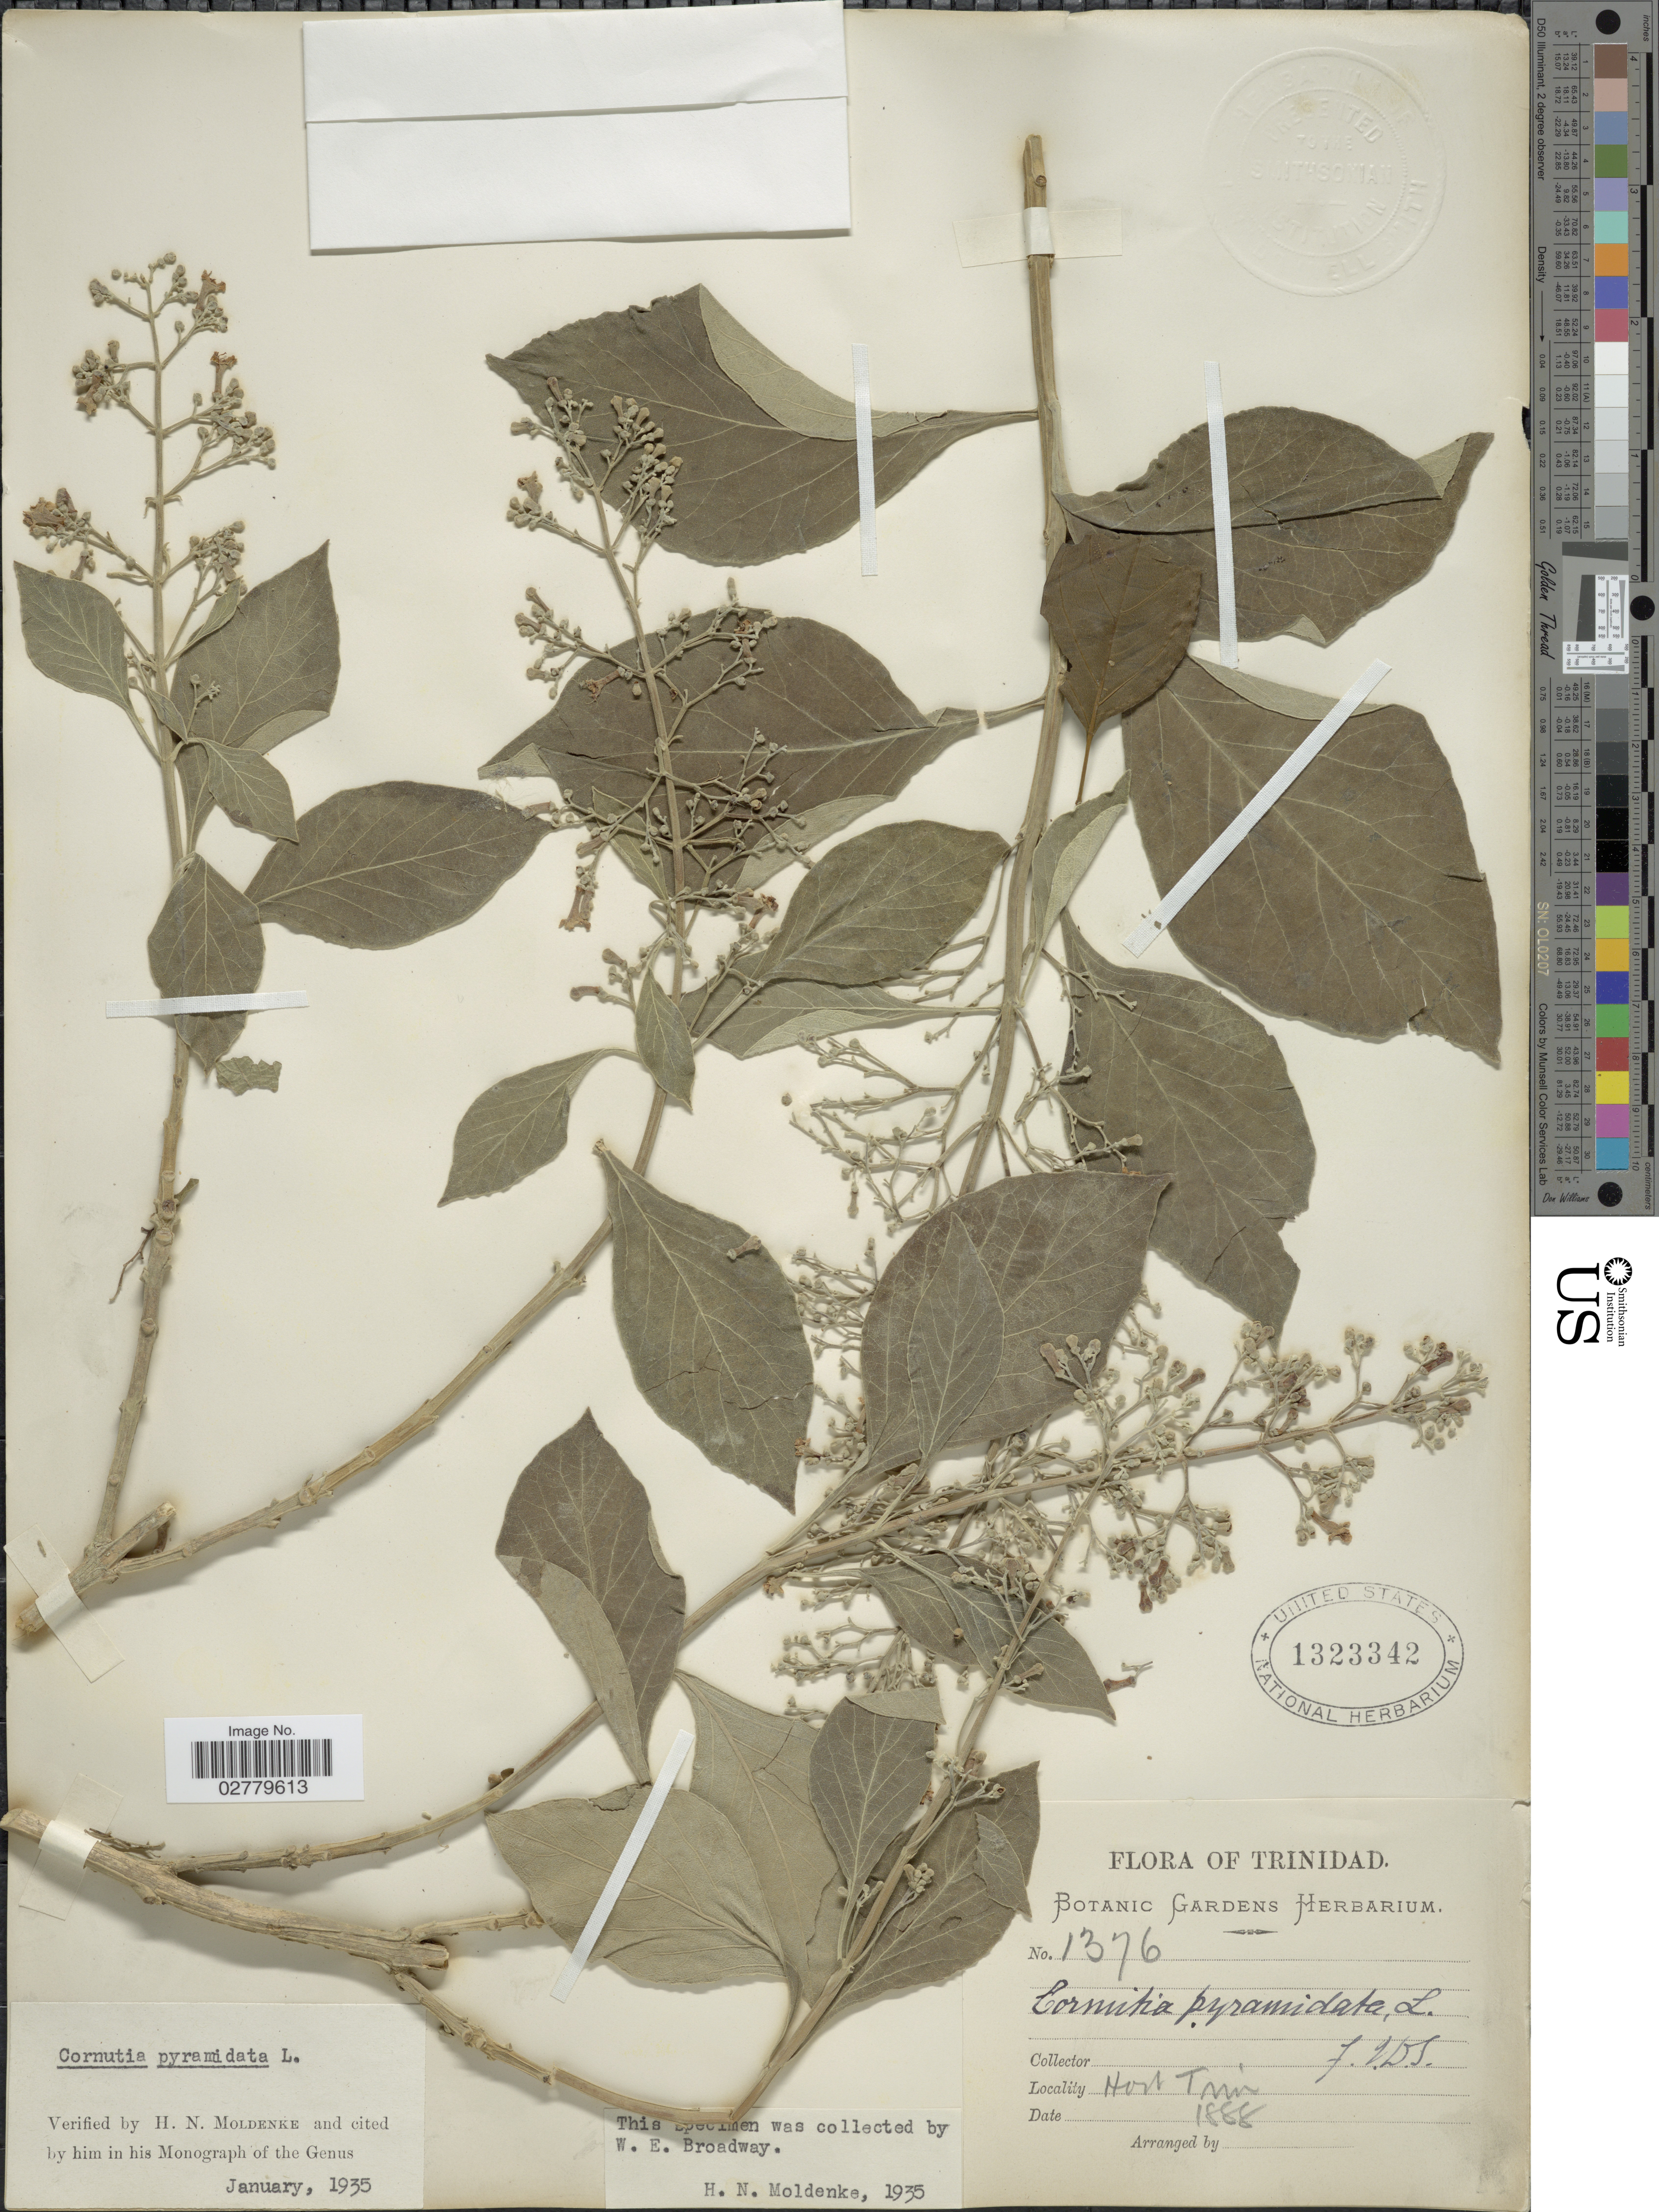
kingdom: Plantae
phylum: Tracheophyta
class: Magnoliopsida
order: Lamiales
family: Lamiaceae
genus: Cornutia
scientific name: Cornutia pyramidata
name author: L.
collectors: W. E. Broadway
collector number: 1376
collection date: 1888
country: Trinidad and Tobago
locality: Hort Trin.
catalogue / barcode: US 1323342